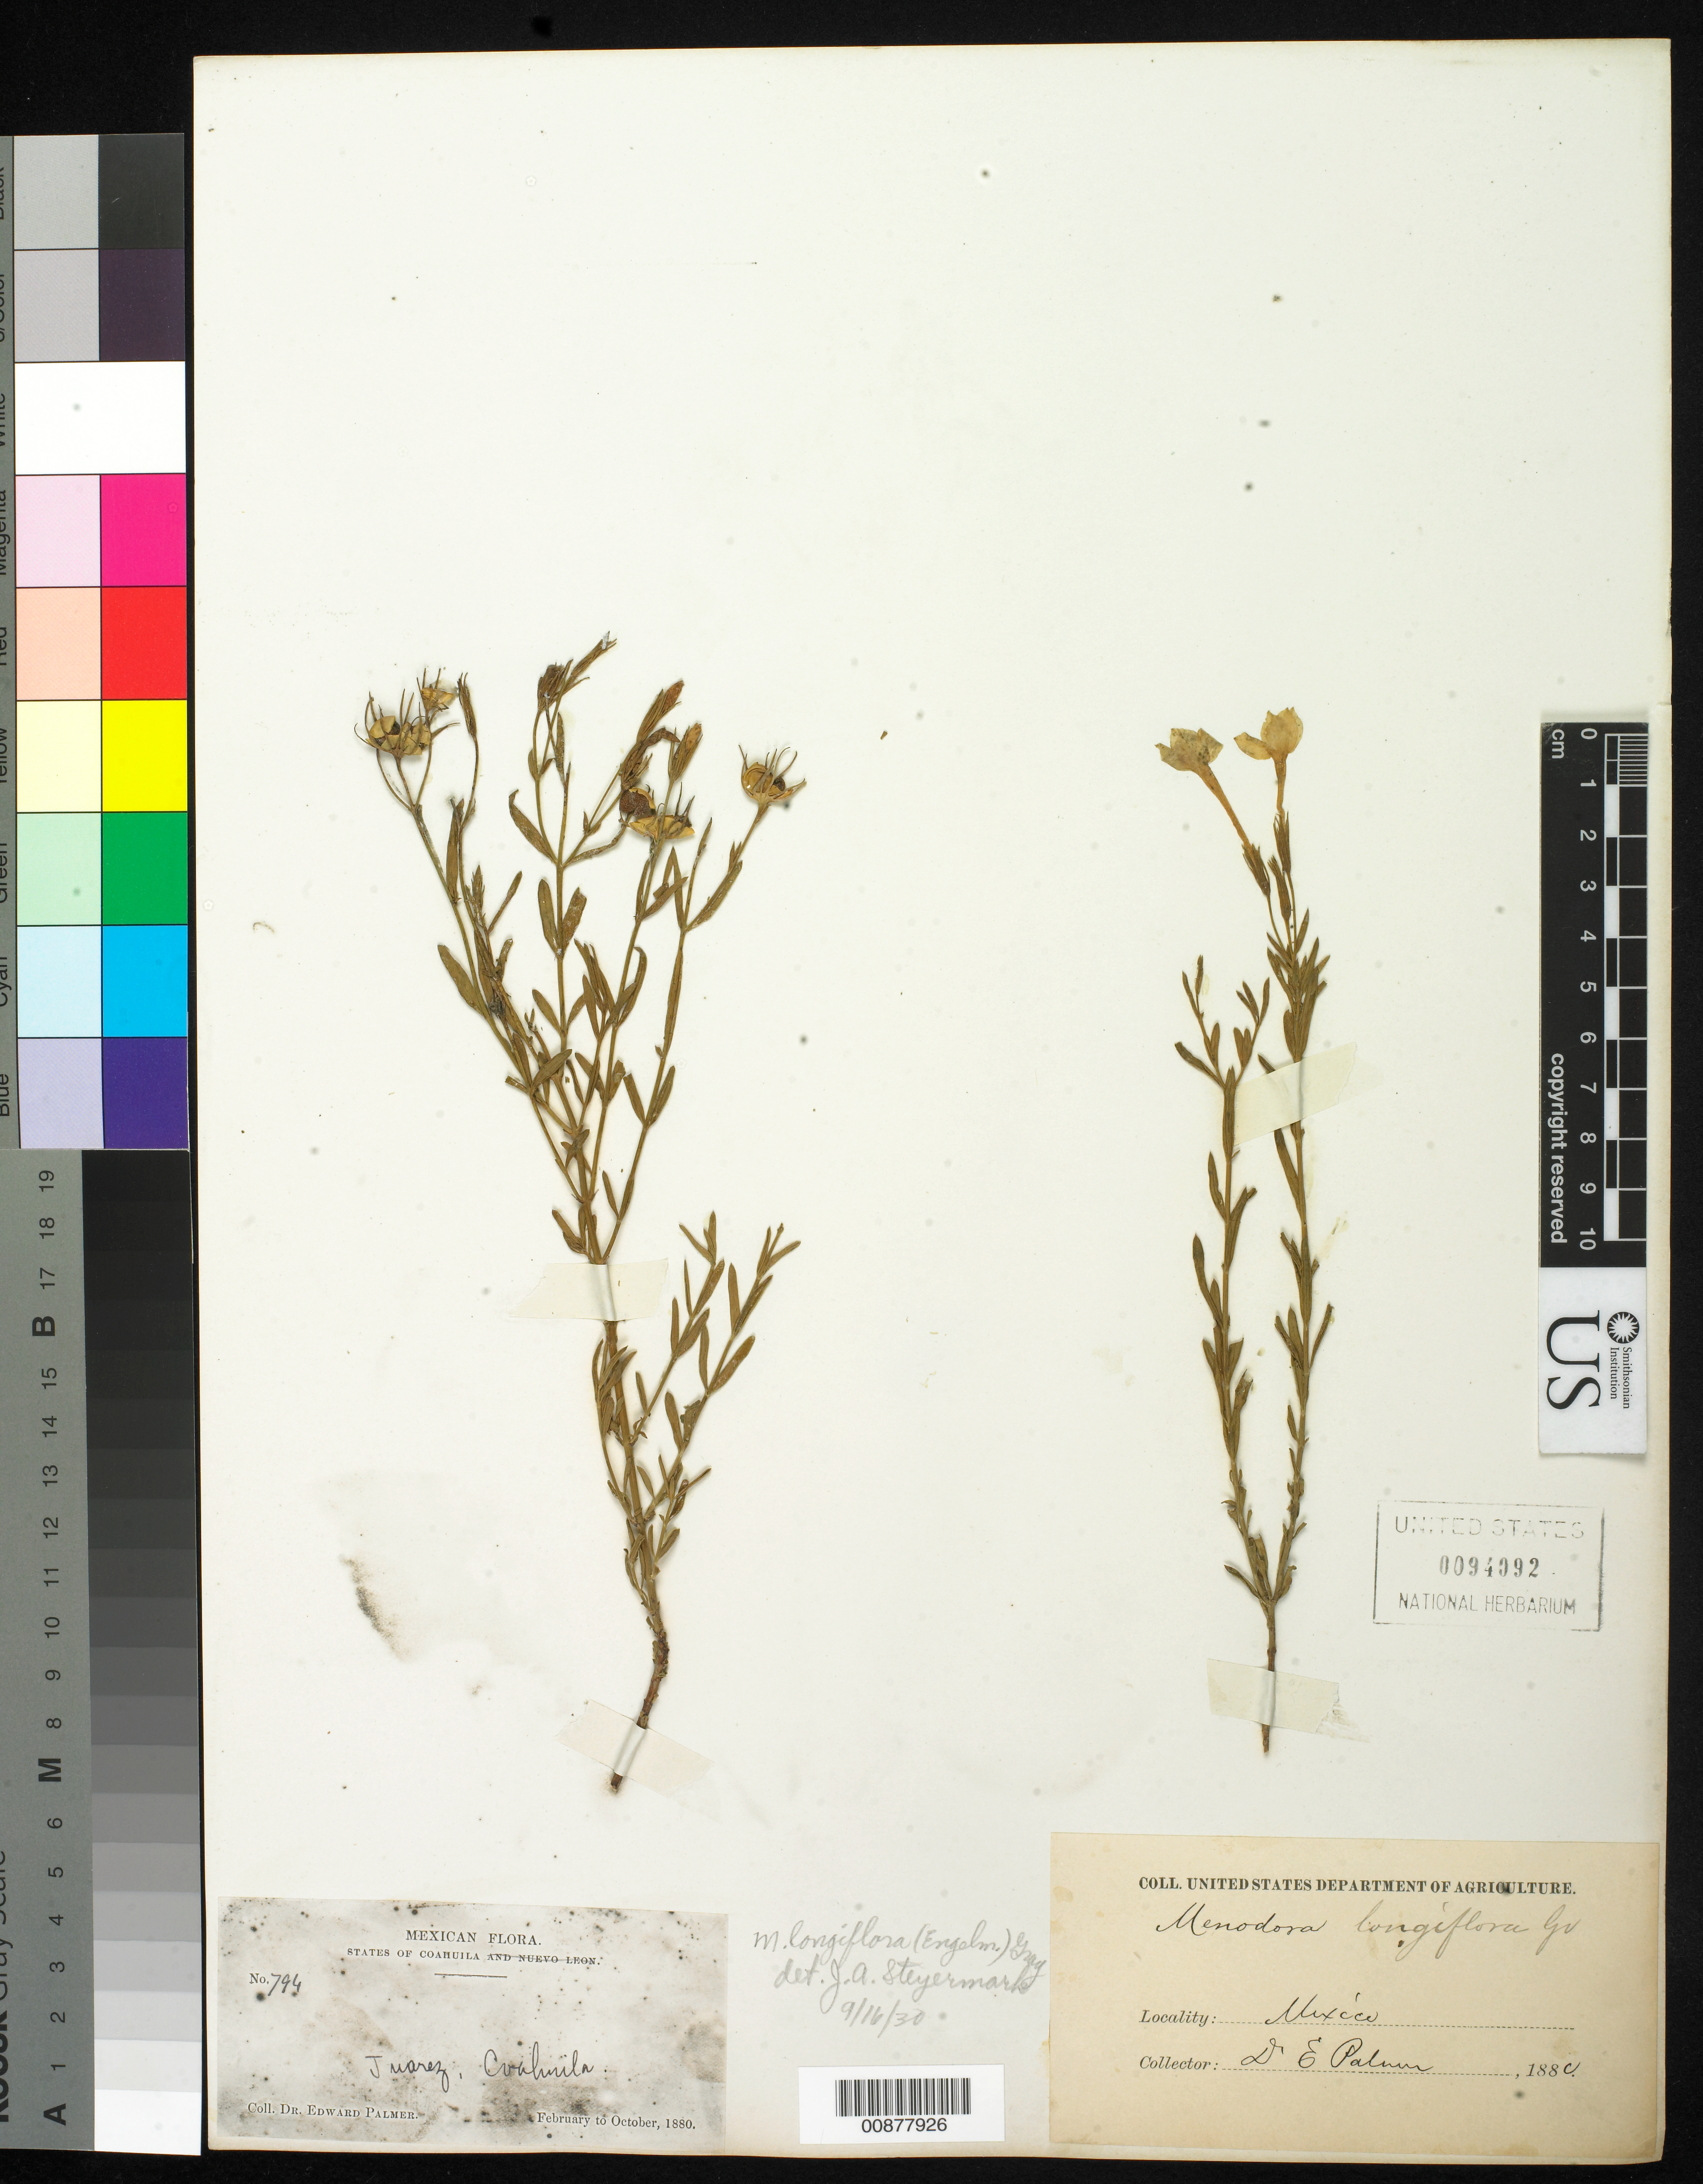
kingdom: Plantae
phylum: Tracheophyta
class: Magnoliopsida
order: Lamiales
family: Oleaceae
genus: Menodora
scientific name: Menodora longiflora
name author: A. Gray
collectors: E. Palmer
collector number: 794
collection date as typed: Feb 1880 to -- Oct 1880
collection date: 1880-02/1880-10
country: Mexico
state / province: Coahuila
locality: Juárez, Coahuila.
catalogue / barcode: US 94092